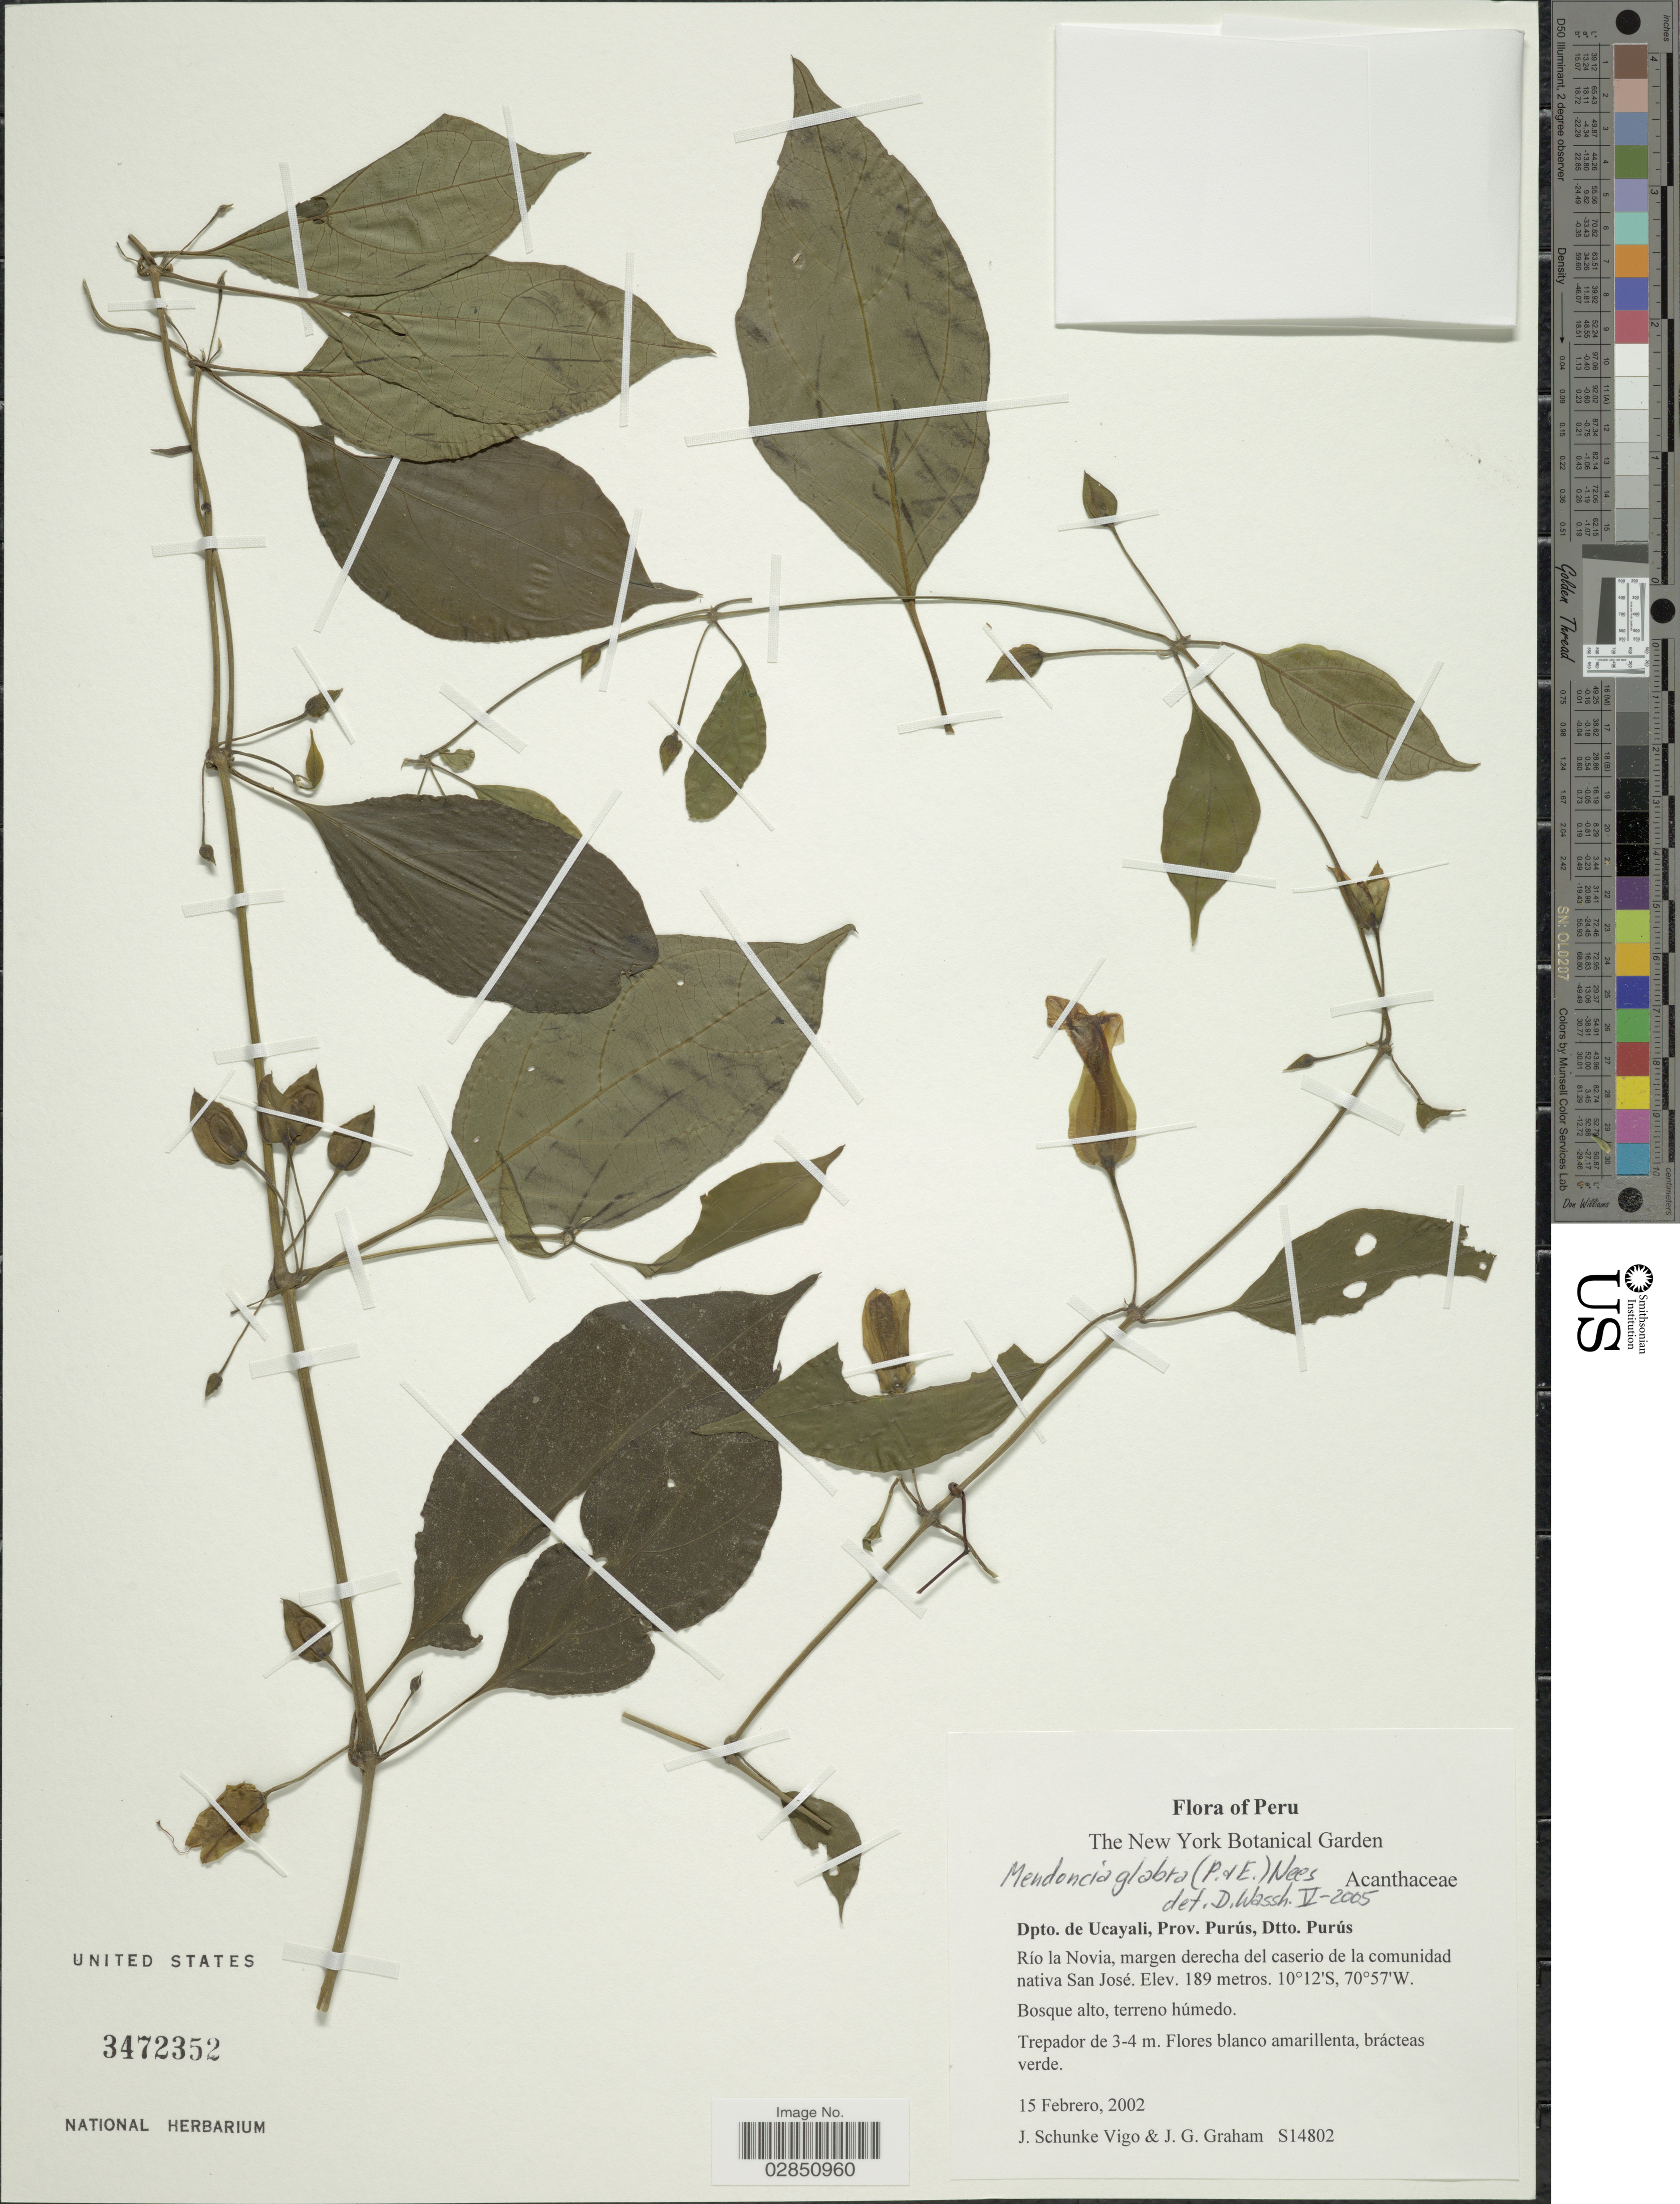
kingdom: Plantae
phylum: Tracheophyta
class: Magnoliopsida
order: Lamiales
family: Acanthaceae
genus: Mendoncia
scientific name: Mendoncia glabra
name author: (Poepp. & Endl.) Nees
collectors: J. Schunke Vigo & J. Graham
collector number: S14802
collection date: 2002-02-15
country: Peru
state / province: Ucayali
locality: Dpto. de Ucayali, Prov. Purús, Dtto. Purús, Río la Novia, margen derecha del caserio de la comunidad nativa San José.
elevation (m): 189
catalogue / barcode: US 3472352